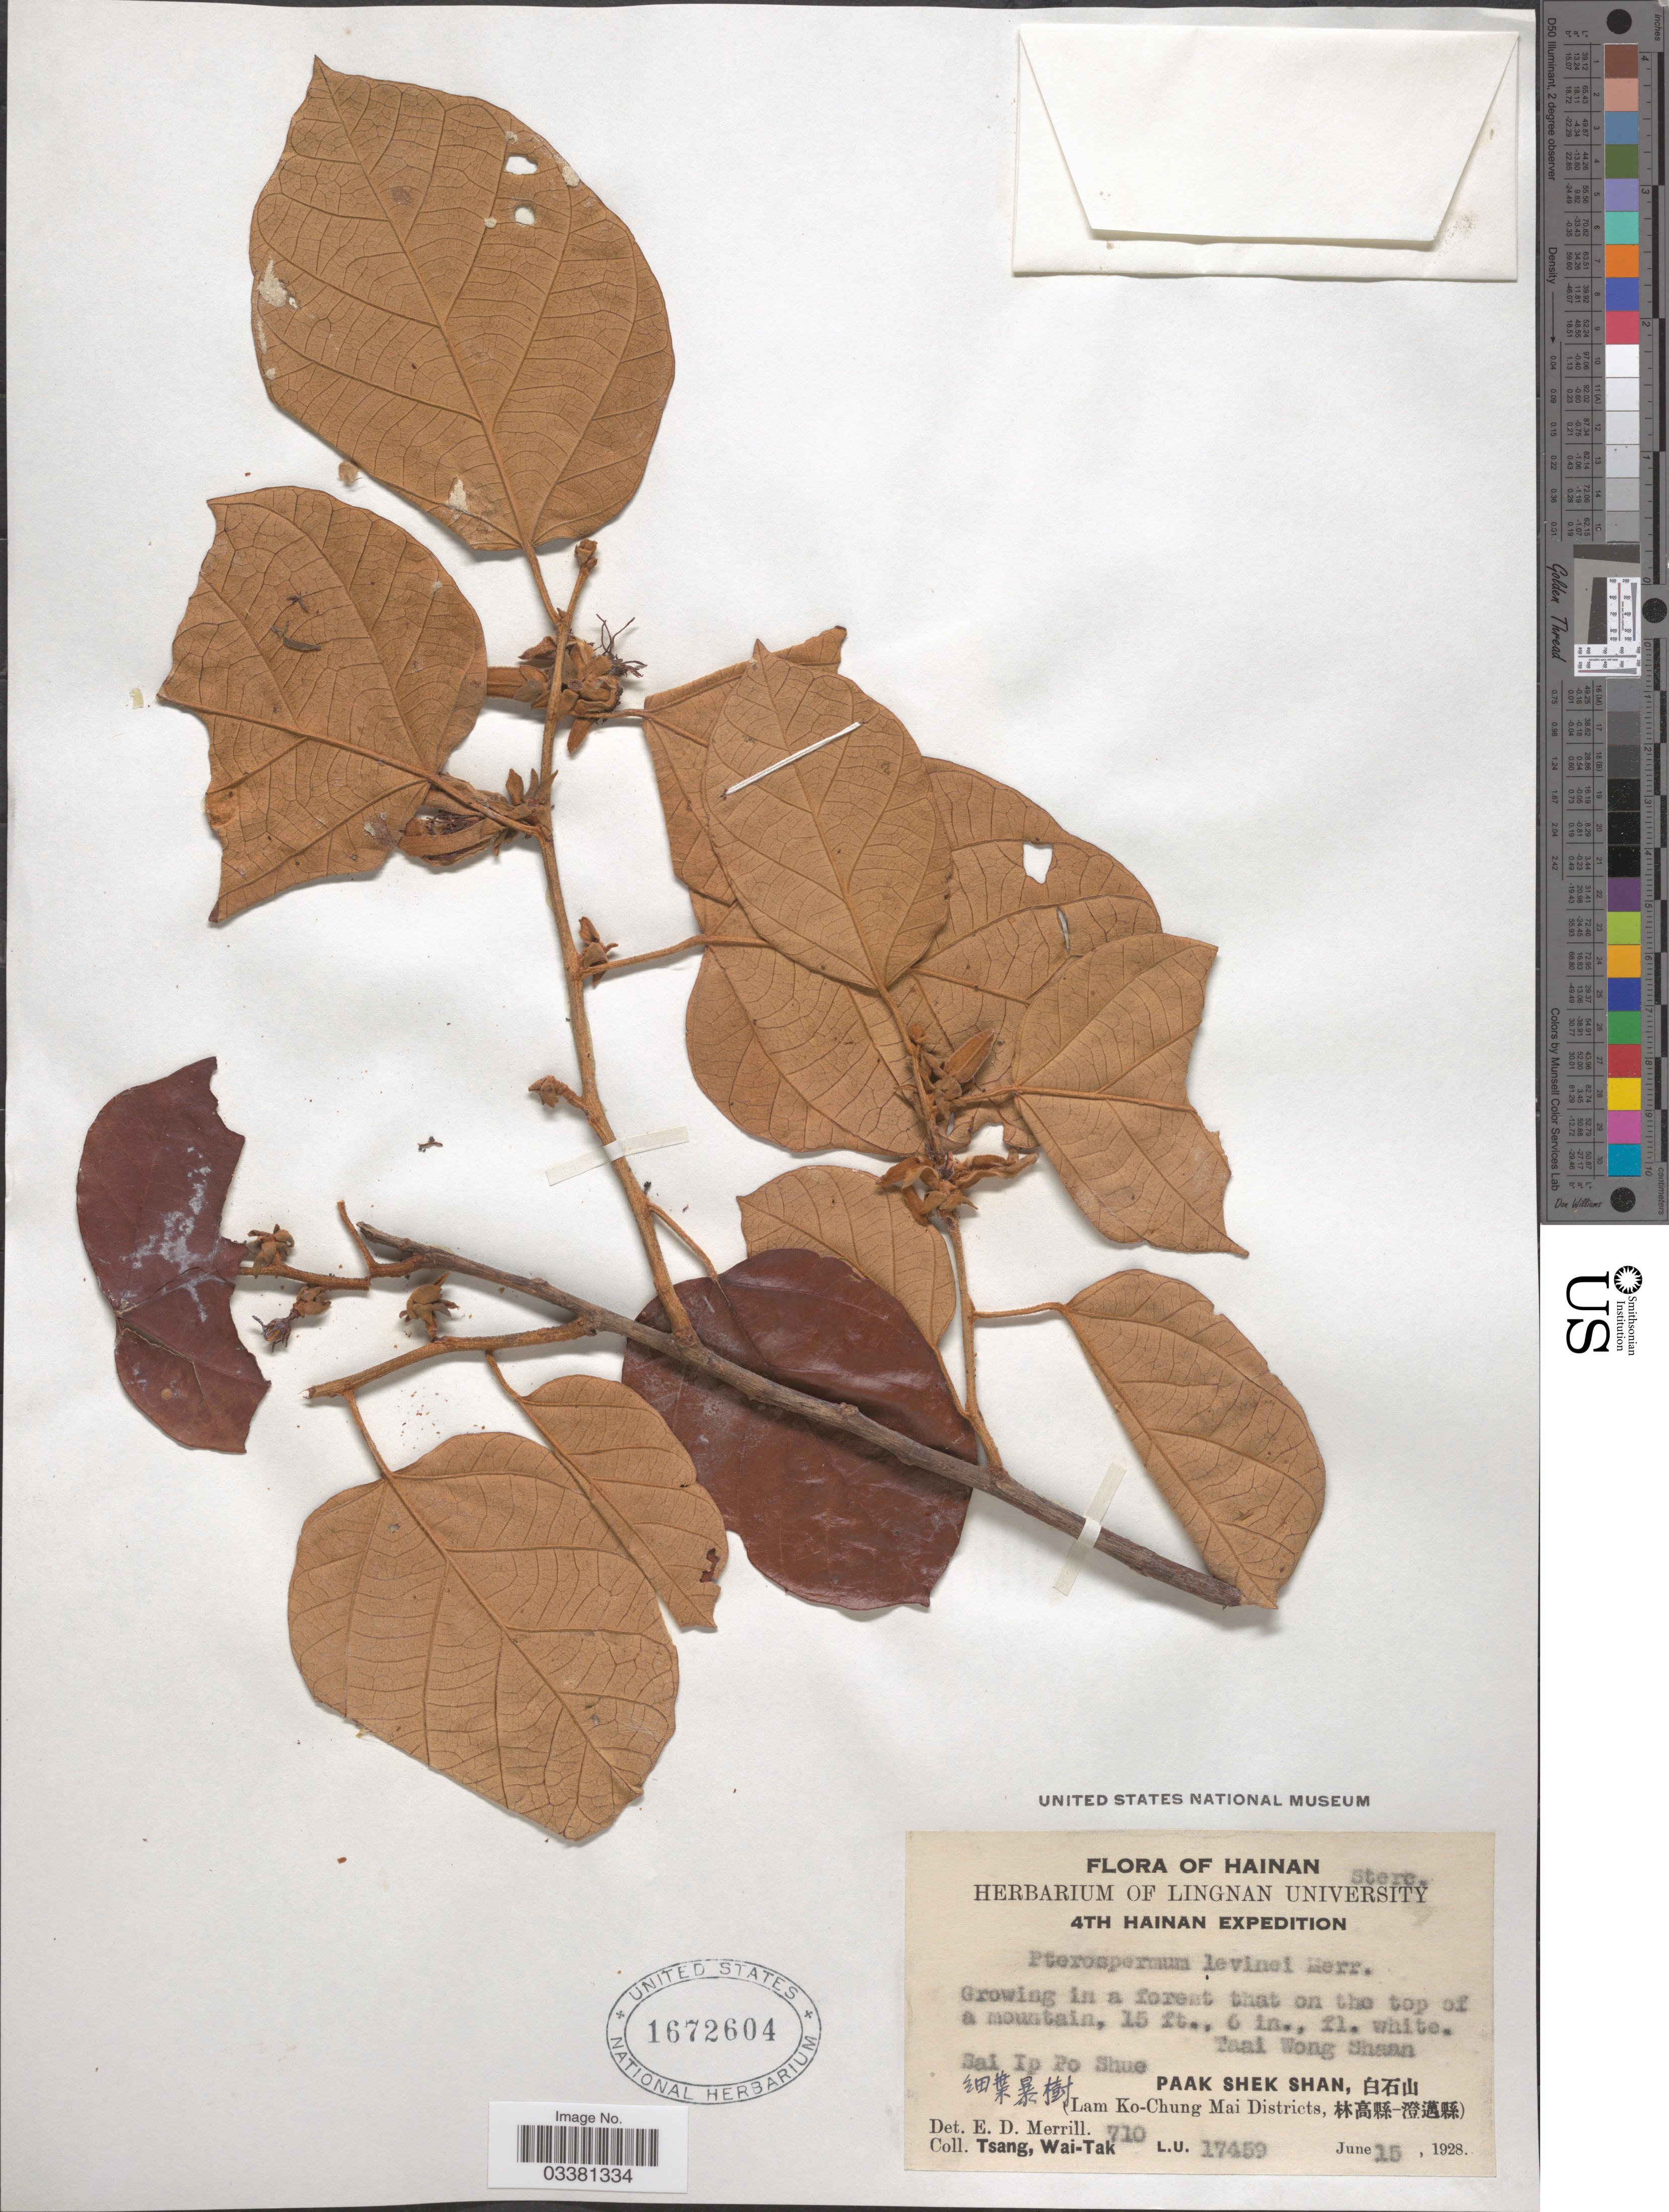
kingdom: Plantae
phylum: Tracheophyta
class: Magnoliopsida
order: Malvales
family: Malvaceae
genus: Pterospermum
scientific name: Pterospermum levinei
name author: Merr.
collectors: W. T. Tsang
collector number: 710L.U.17459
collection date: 1928-06-15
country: China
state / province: Hainan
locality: Sai Ip Po Shue X. [unsure placement] Paak Shek Shan, X. (Lam Ko-Chung Mai Districts, X).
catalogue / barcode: US 1672604